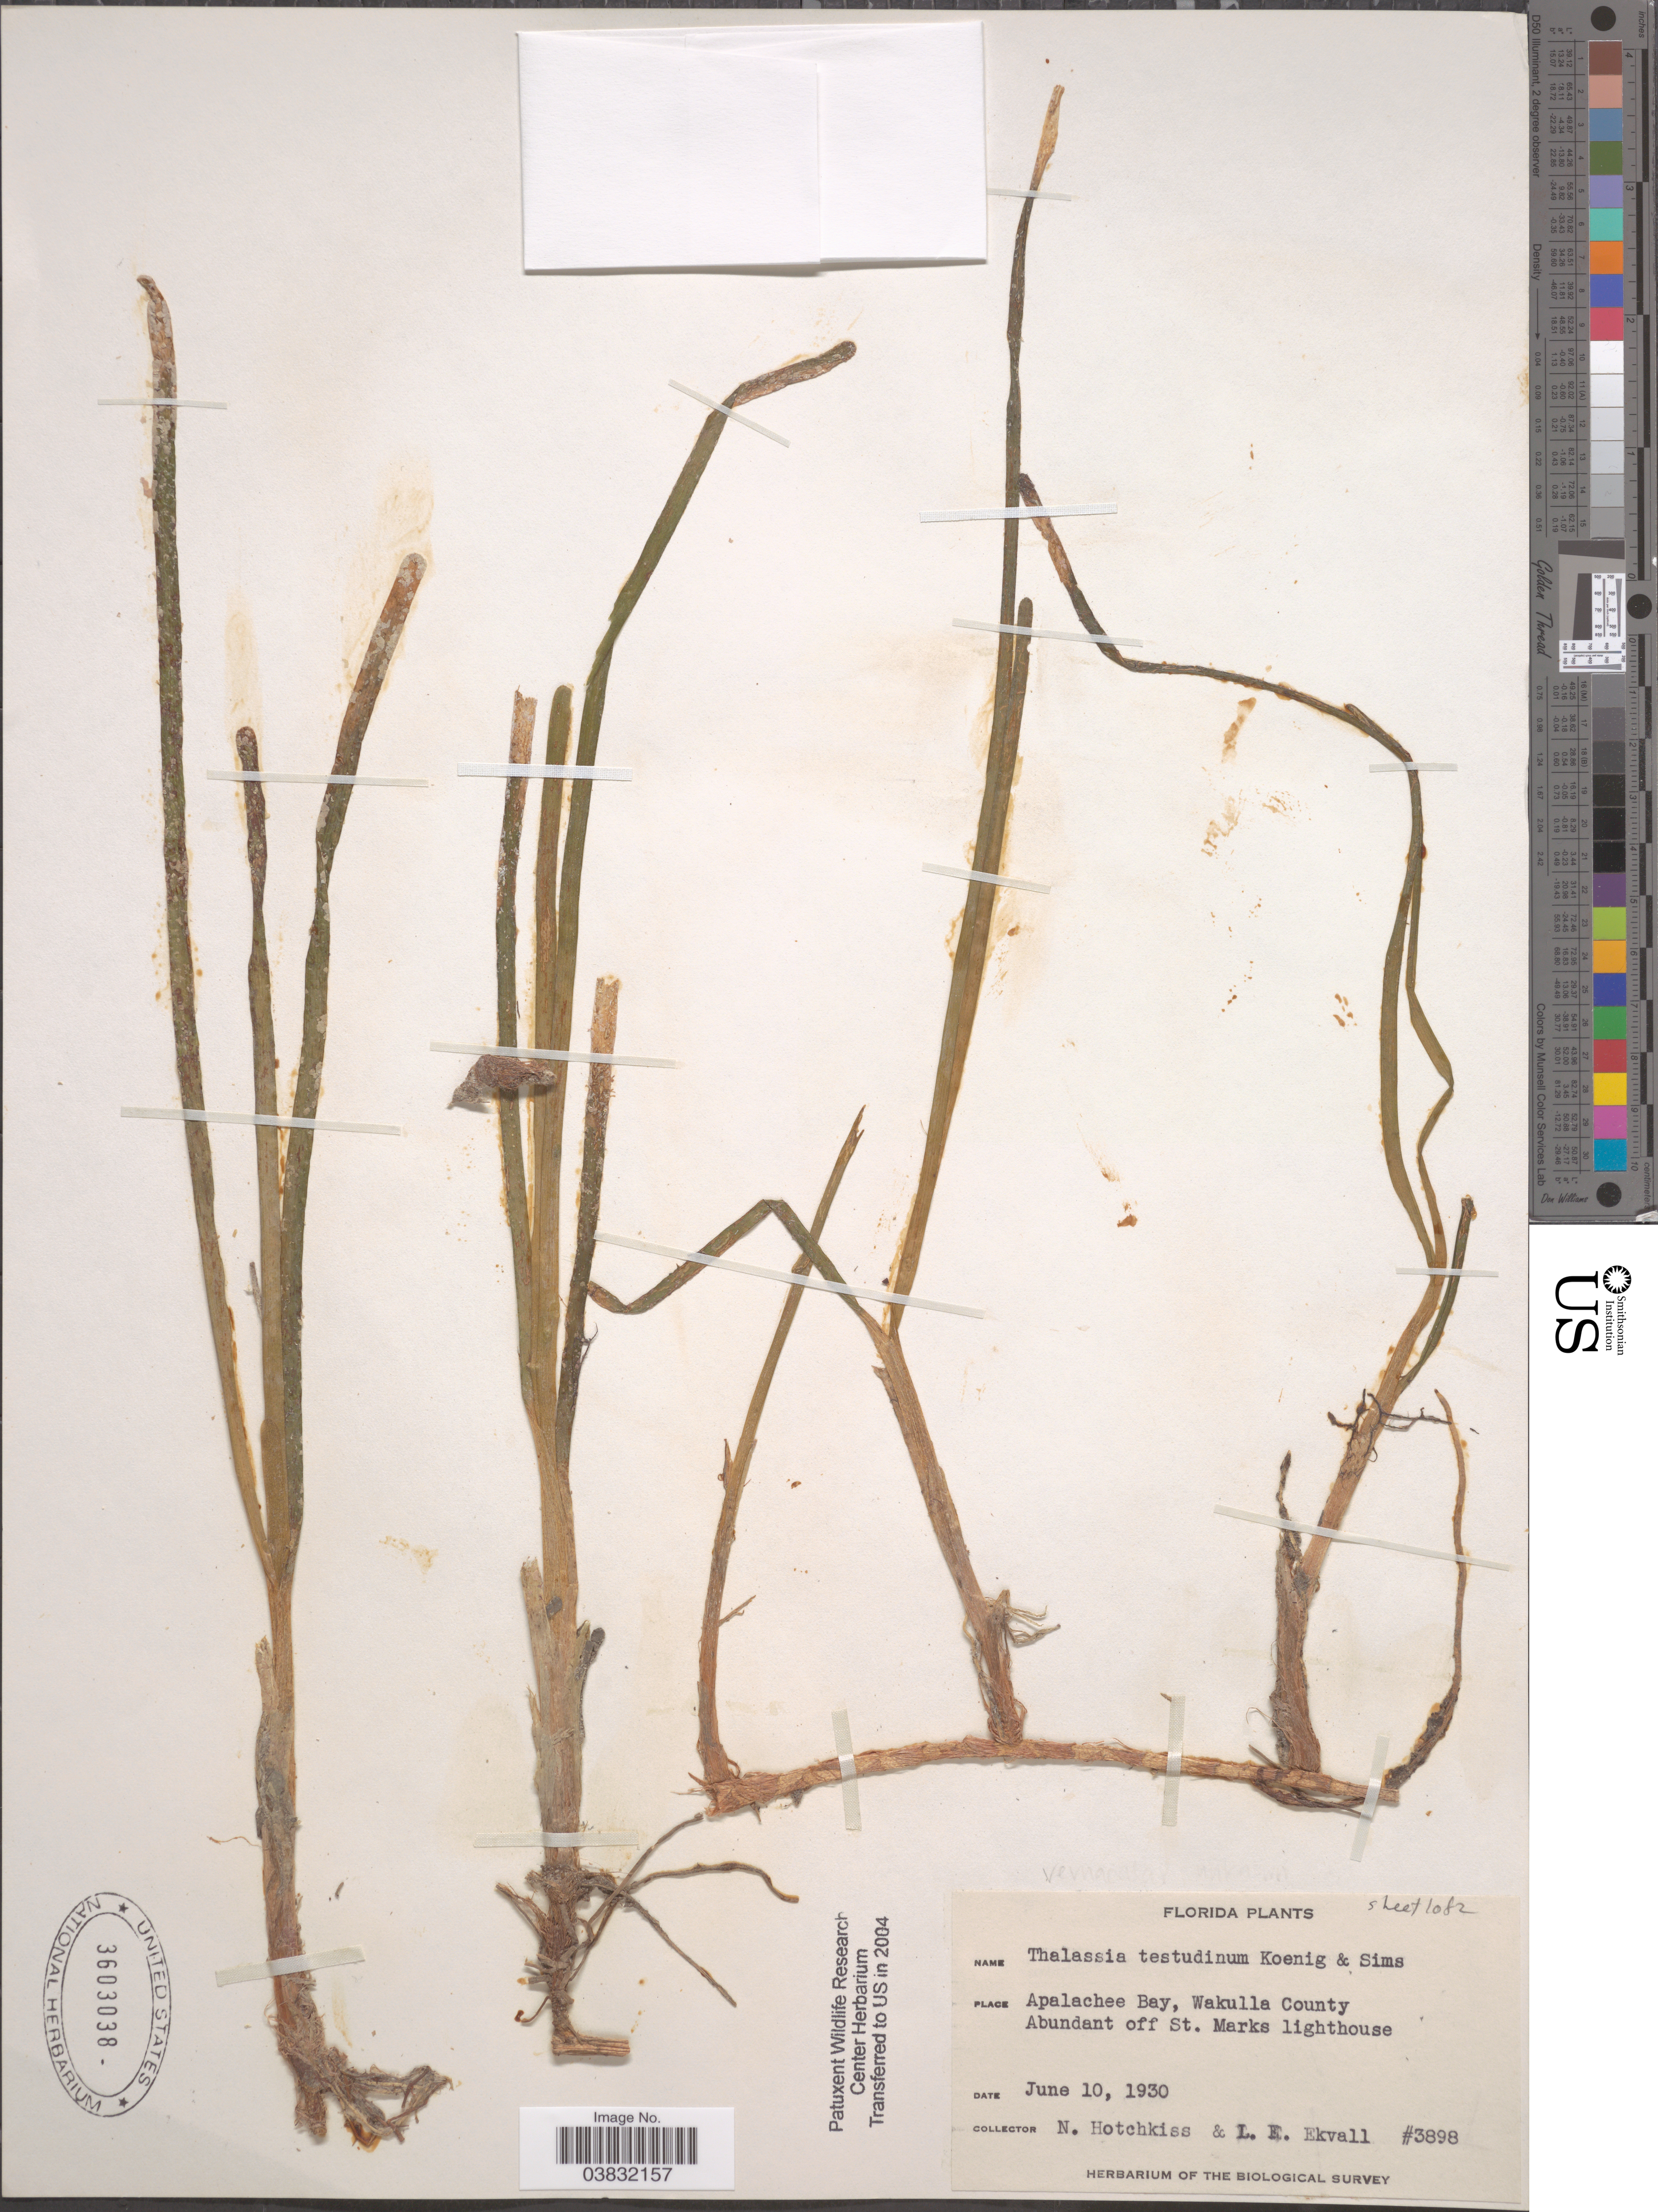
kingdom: Plantae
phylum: Tracheophyta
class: Liliopsida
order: Alismatales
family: Hydrocharitaceae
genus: Thalassia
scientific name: Thalassia testudinum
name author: Banks & Sol. ex K.D. Koenig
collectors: N. Hotchkiss & L. Ekvall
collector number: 3898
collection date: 1930-06-10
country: United States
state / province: Florida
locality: Apalachee Bay, Wakulla County. Off St. Marks lighthouse.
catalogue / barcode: US 3603038